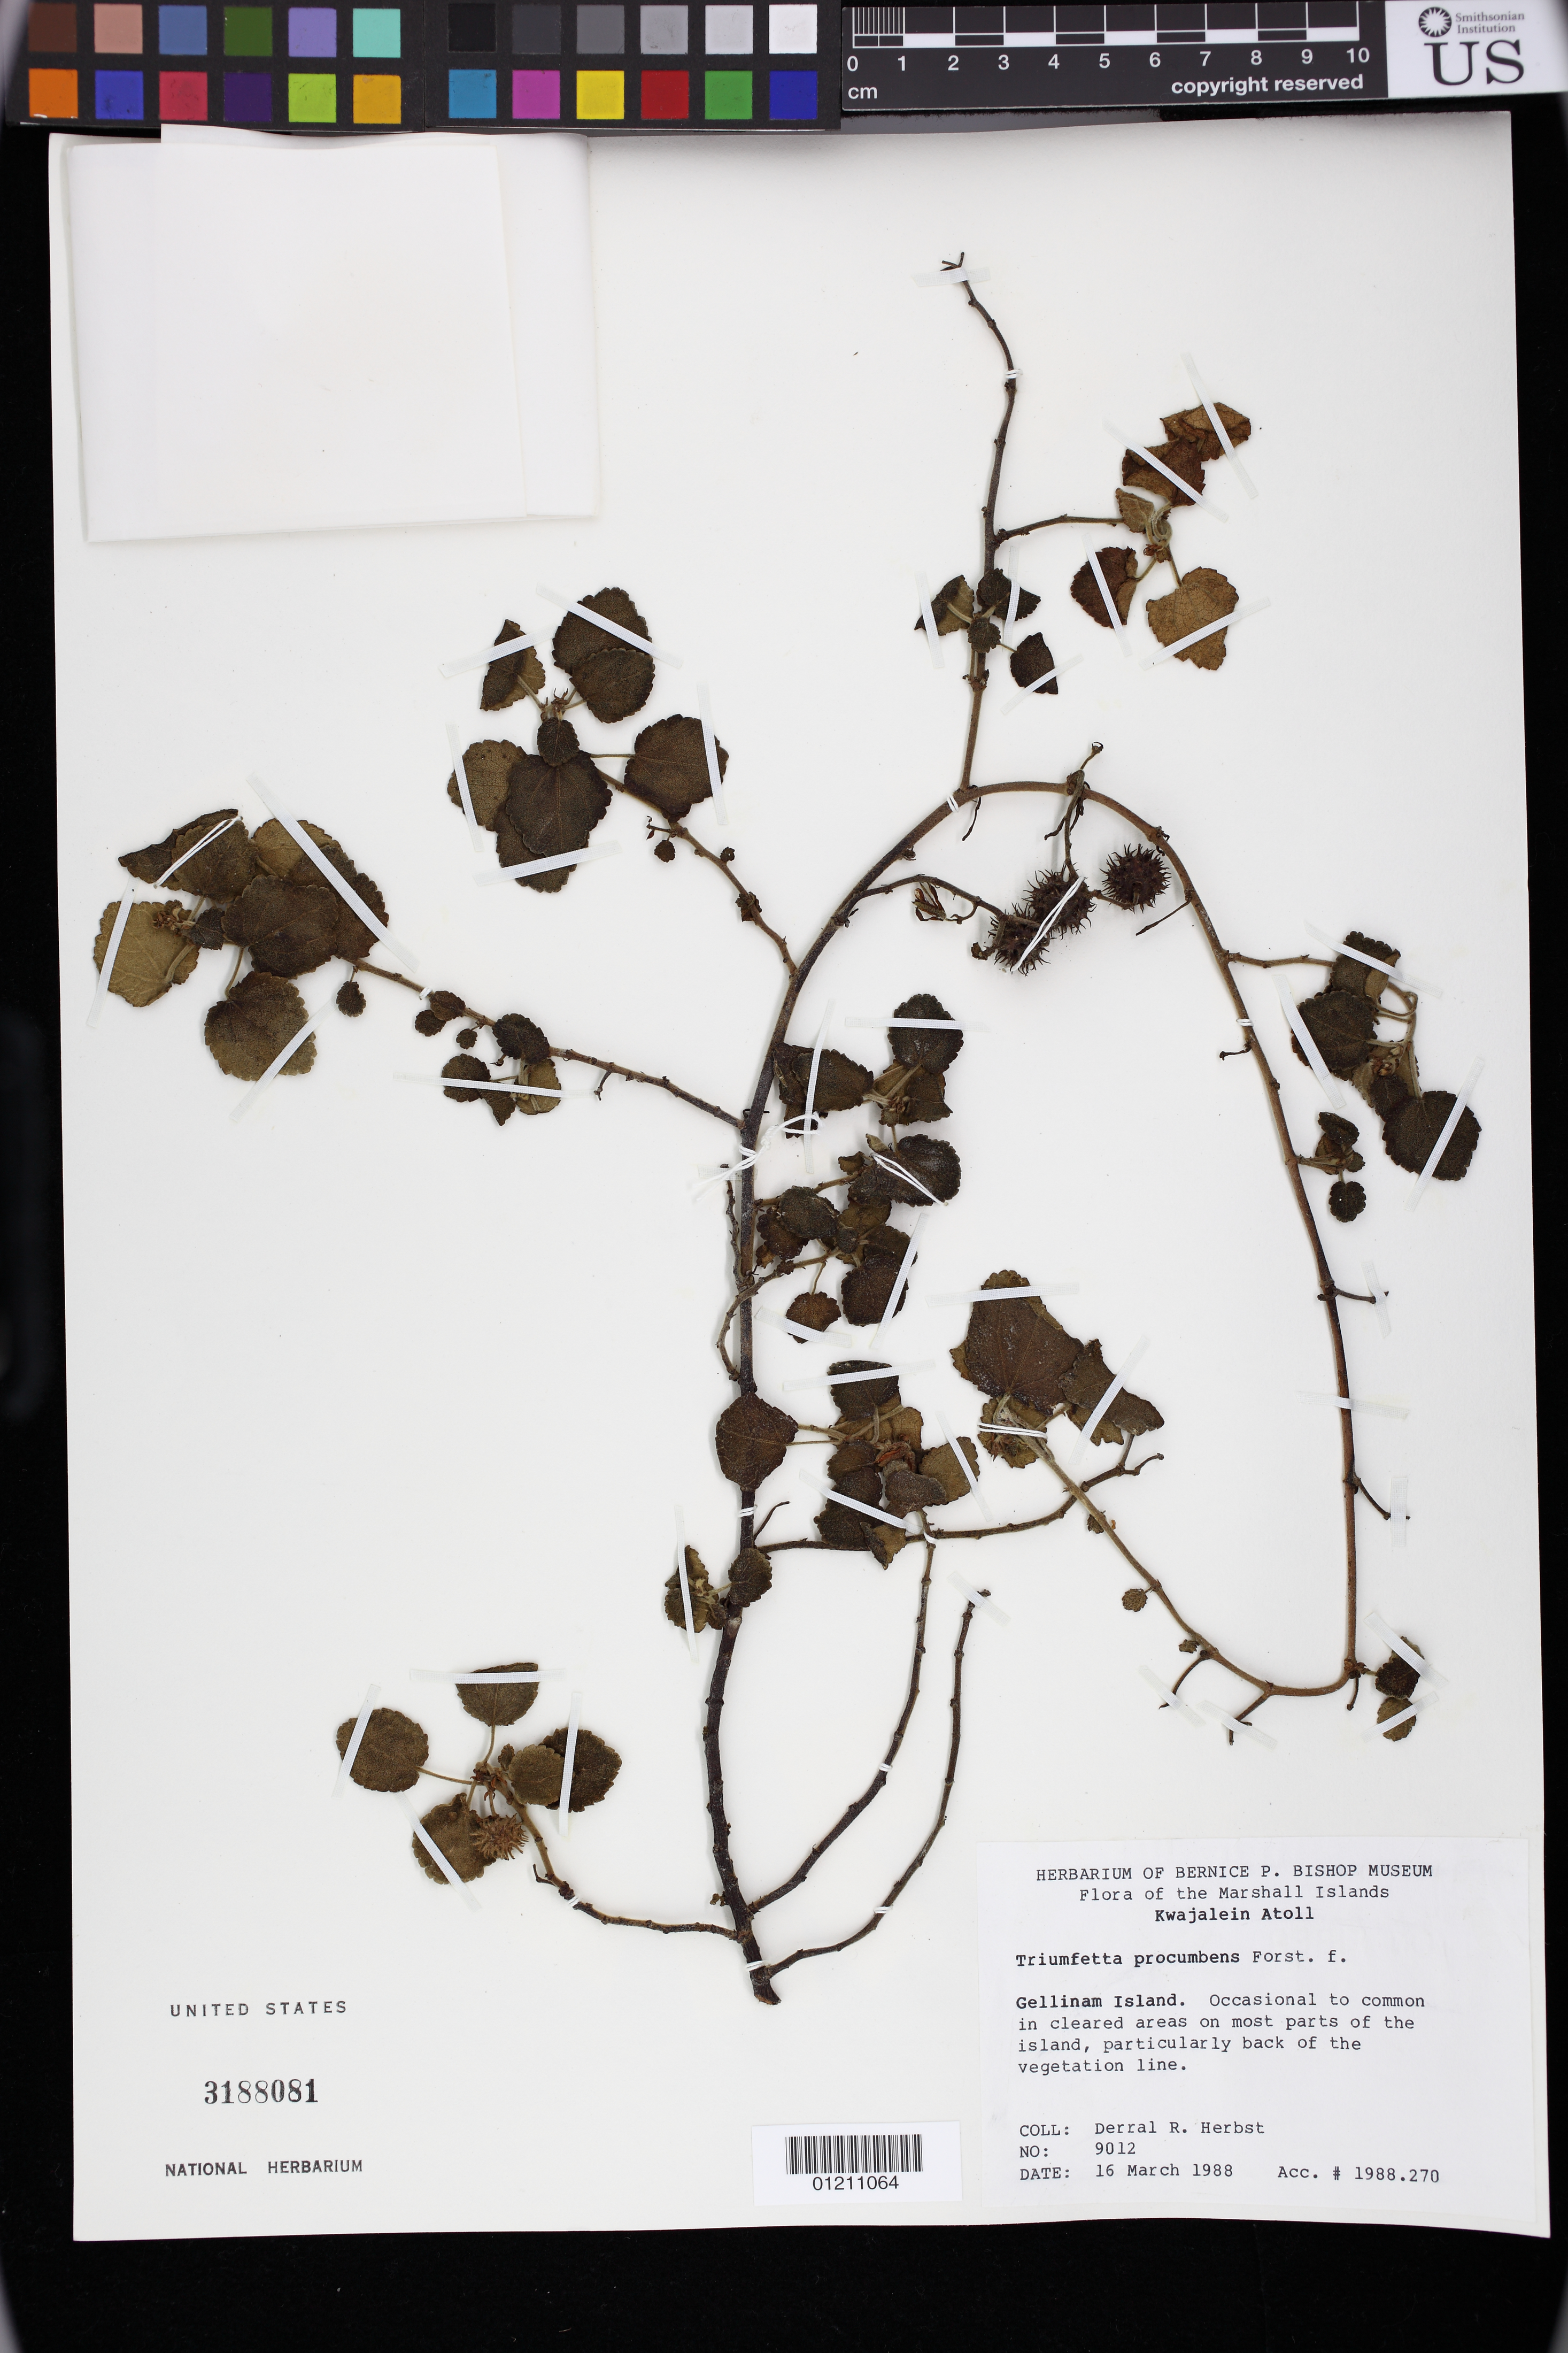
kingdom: Plantae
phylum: Tracheophyta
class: Magnoliopsida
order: Malvales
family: Malvaceae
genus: Triumfetta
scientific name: Triumfetta procumbens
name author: G. Forst.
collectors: D. R. Herbst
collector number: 9012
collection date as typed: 16 Mar 1988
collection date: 1988-03-16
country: Marshall Islands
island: Kwajalein Atoll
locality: Marshall Islands: Kwajalein Atoll. Gellinam Island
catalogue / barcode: US 3188081